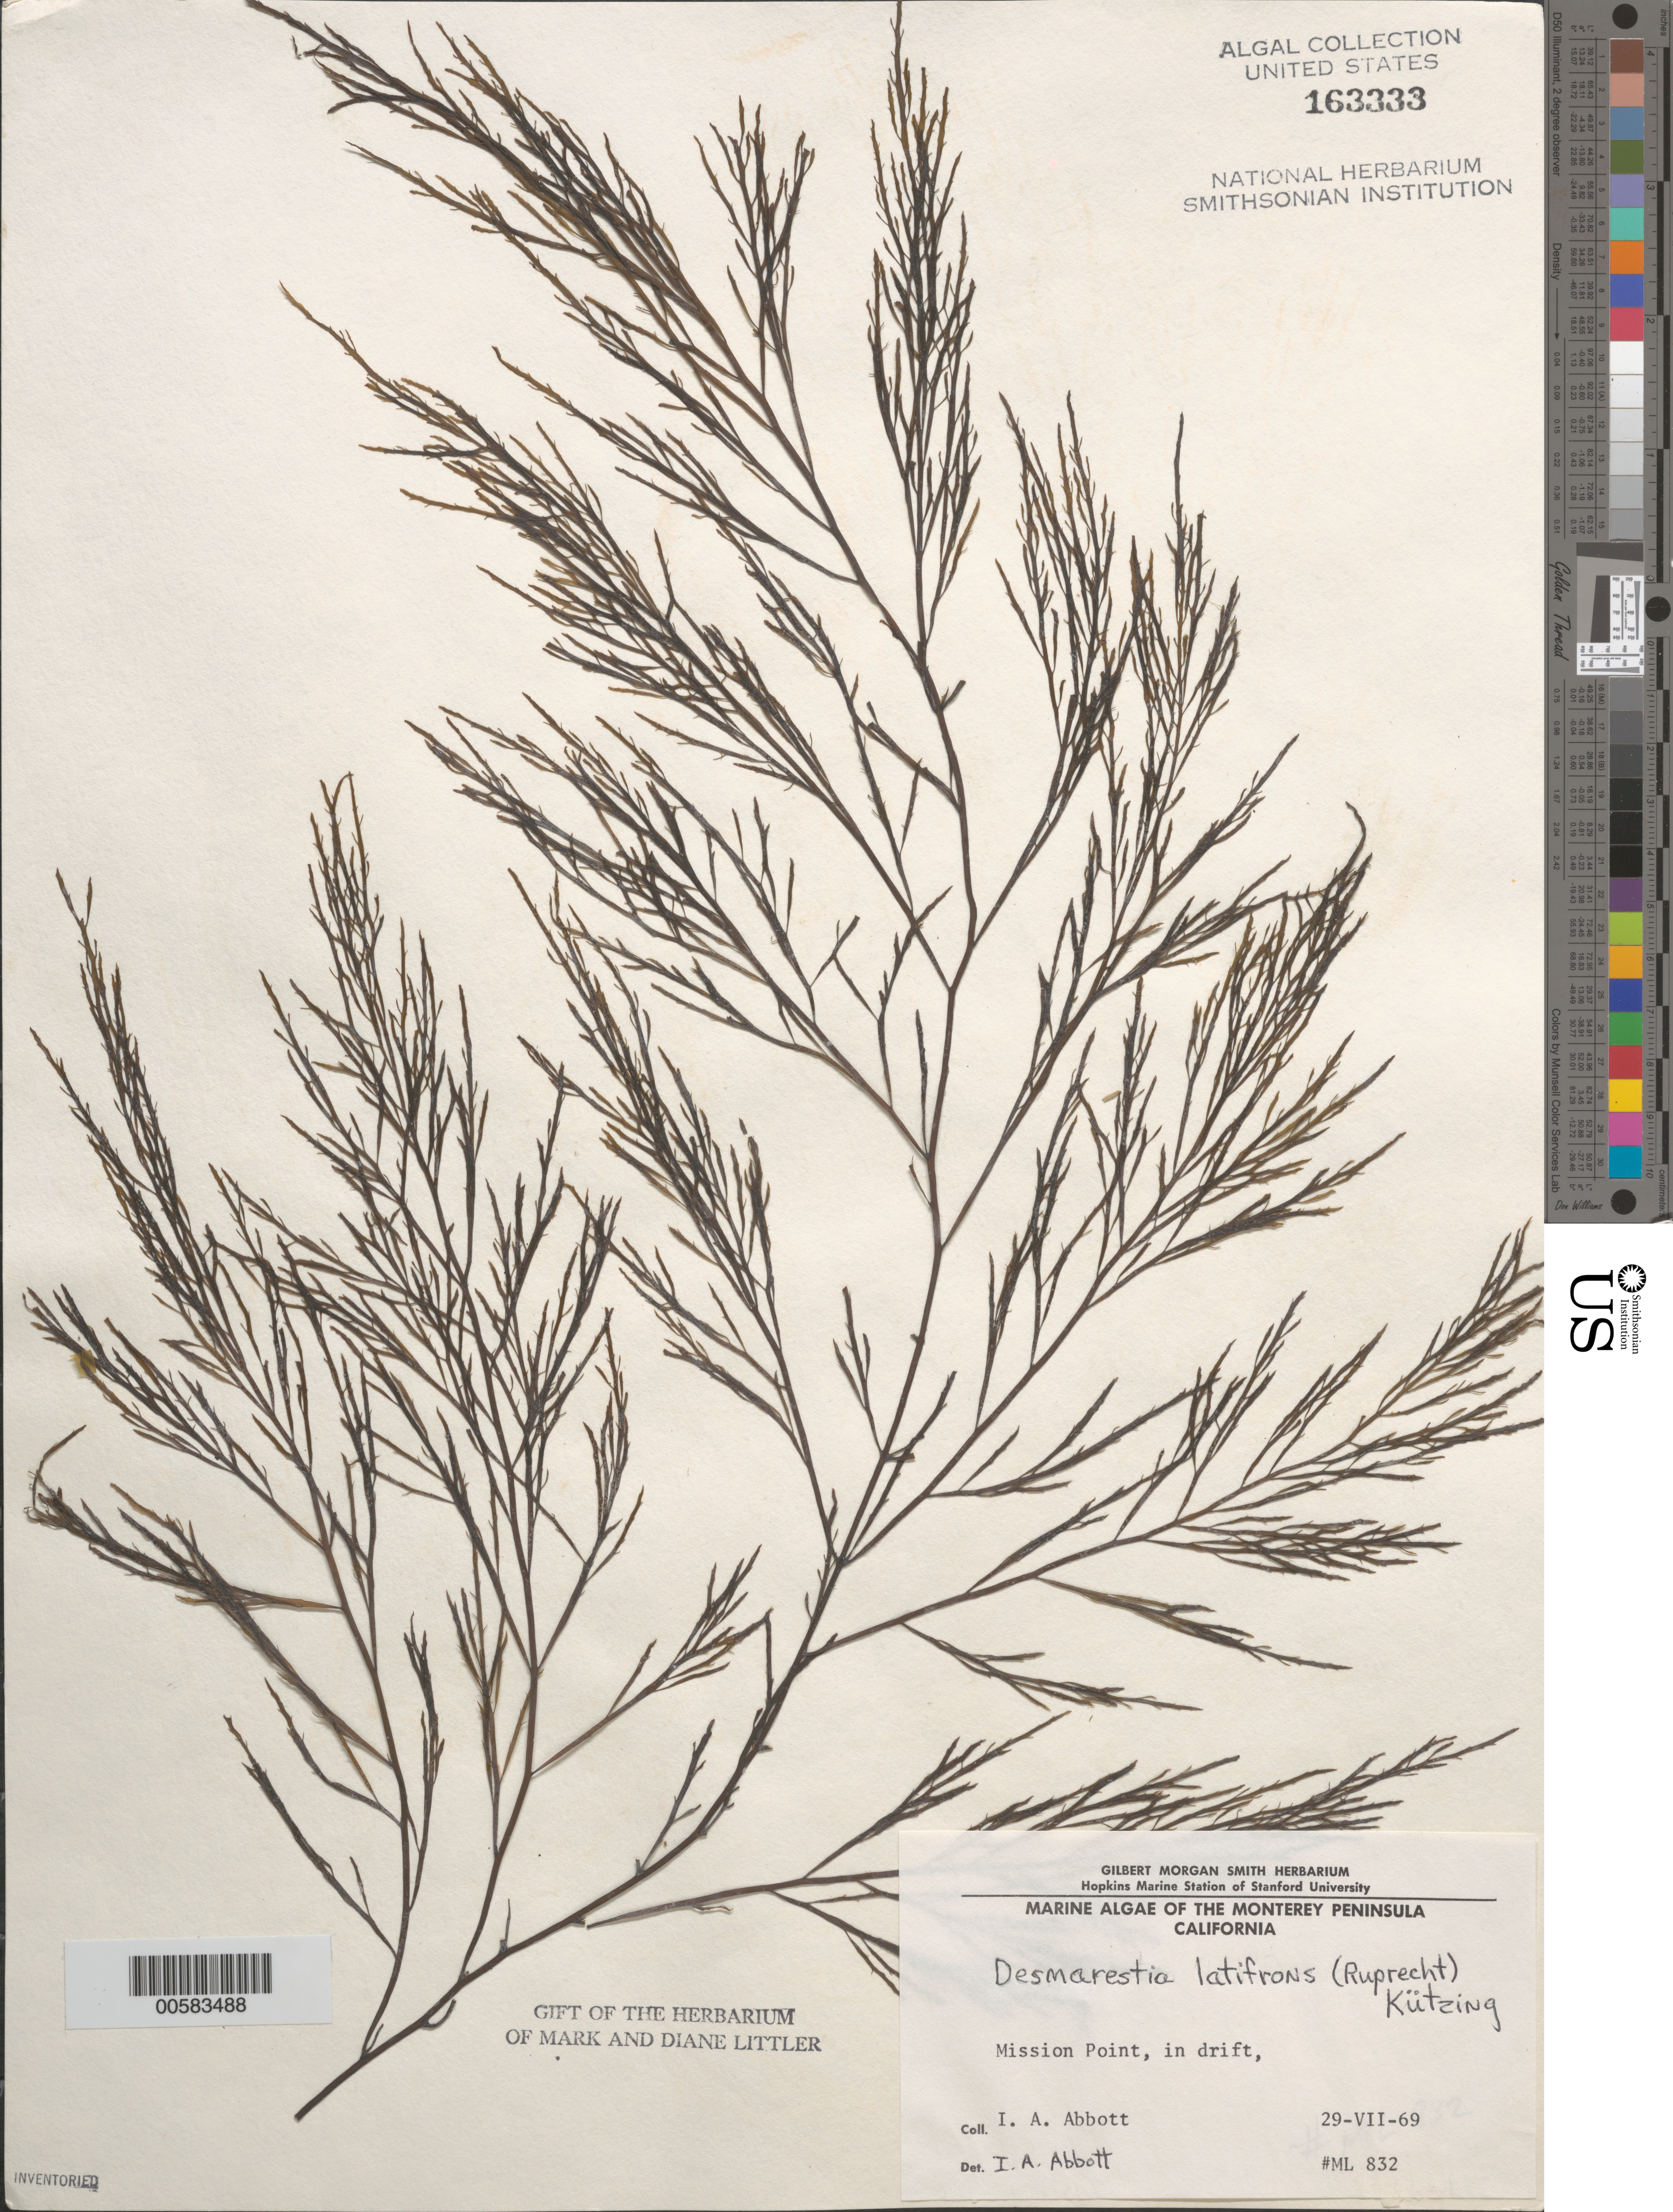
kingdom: Chromista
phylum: Ochrophyta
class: Phaeophyceae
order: Desmarestiales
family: Desmarestiaceae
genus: Desmarestia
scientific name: Desmarestia latifrons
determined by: Abbott, Isabella A.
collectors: I. A. Abbott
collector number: ML 832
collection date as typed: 29 Jul 1969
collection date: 1969-07-29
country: United States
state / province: California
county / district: Monterey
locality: Mission Point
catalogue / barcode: US 163333